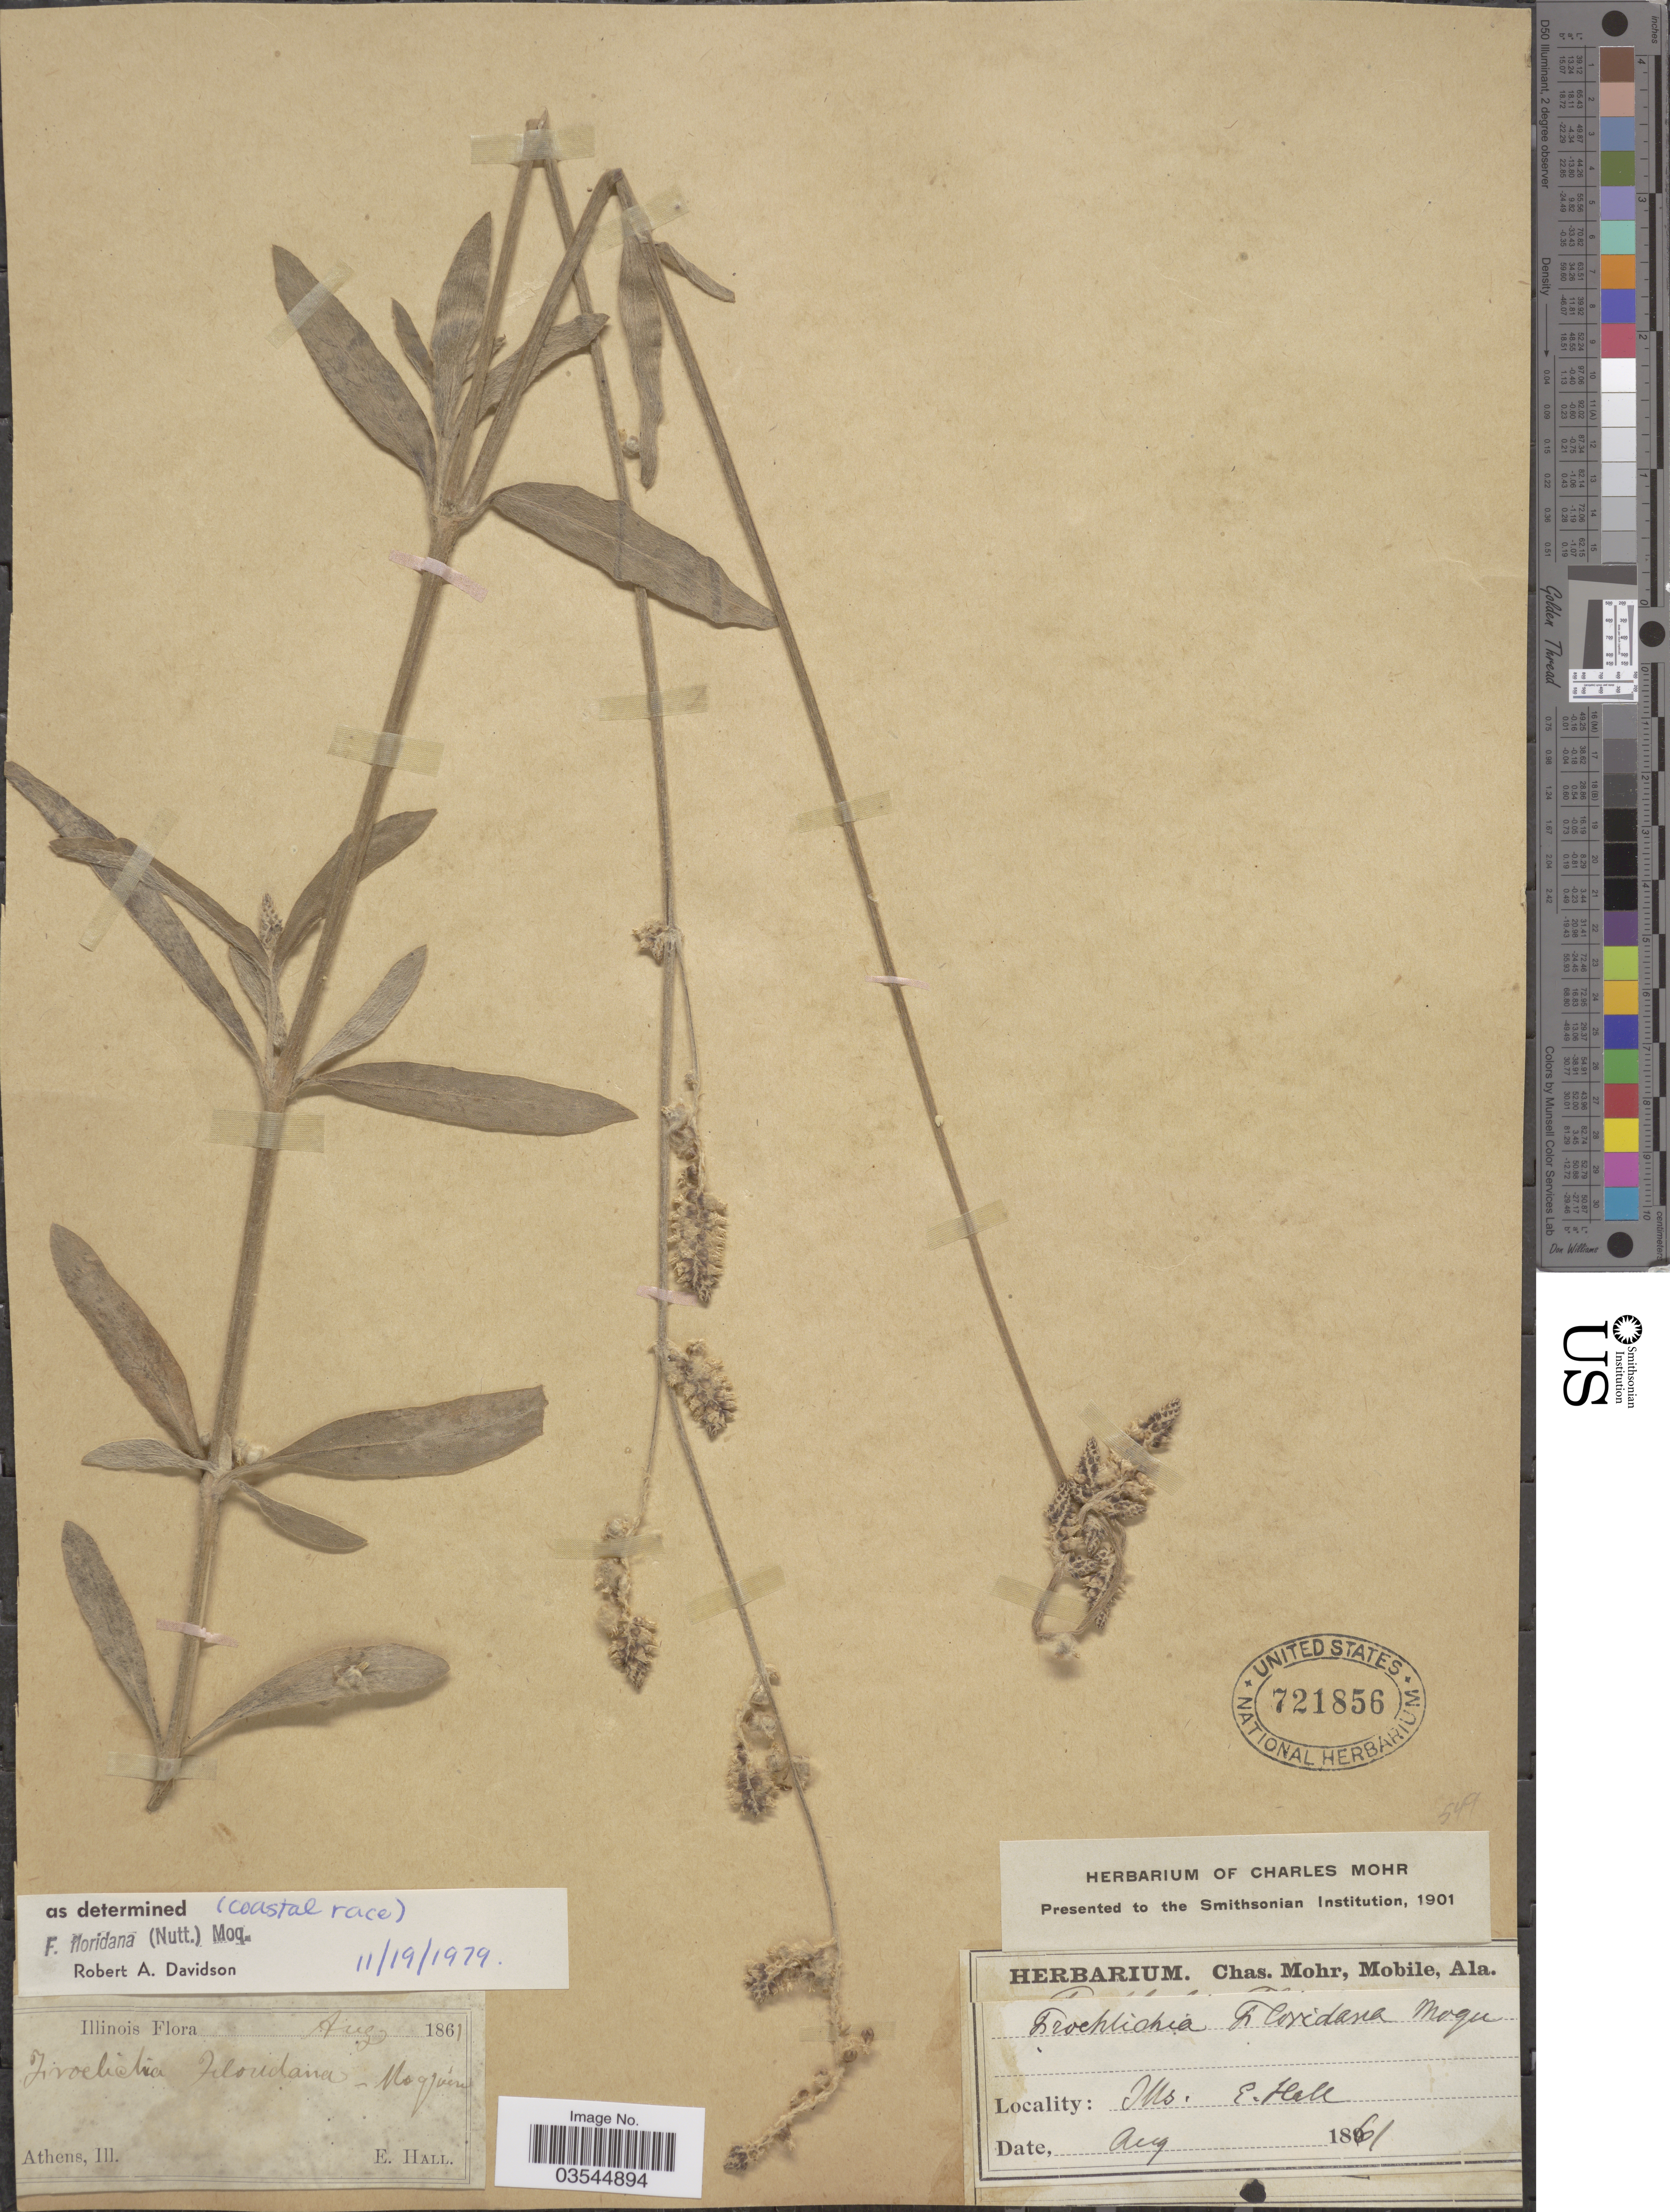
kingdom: Plantae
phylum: Tracheophyta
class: Magnoliopsida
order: Caryophyllales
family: Amaranthaceae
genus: Froelichia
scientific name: Froelichia floridana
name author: (Nutt.) Moq.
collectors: E. Hall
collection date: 1861-08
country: United States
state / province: Illinois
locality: Athens.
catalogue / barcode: US 721856